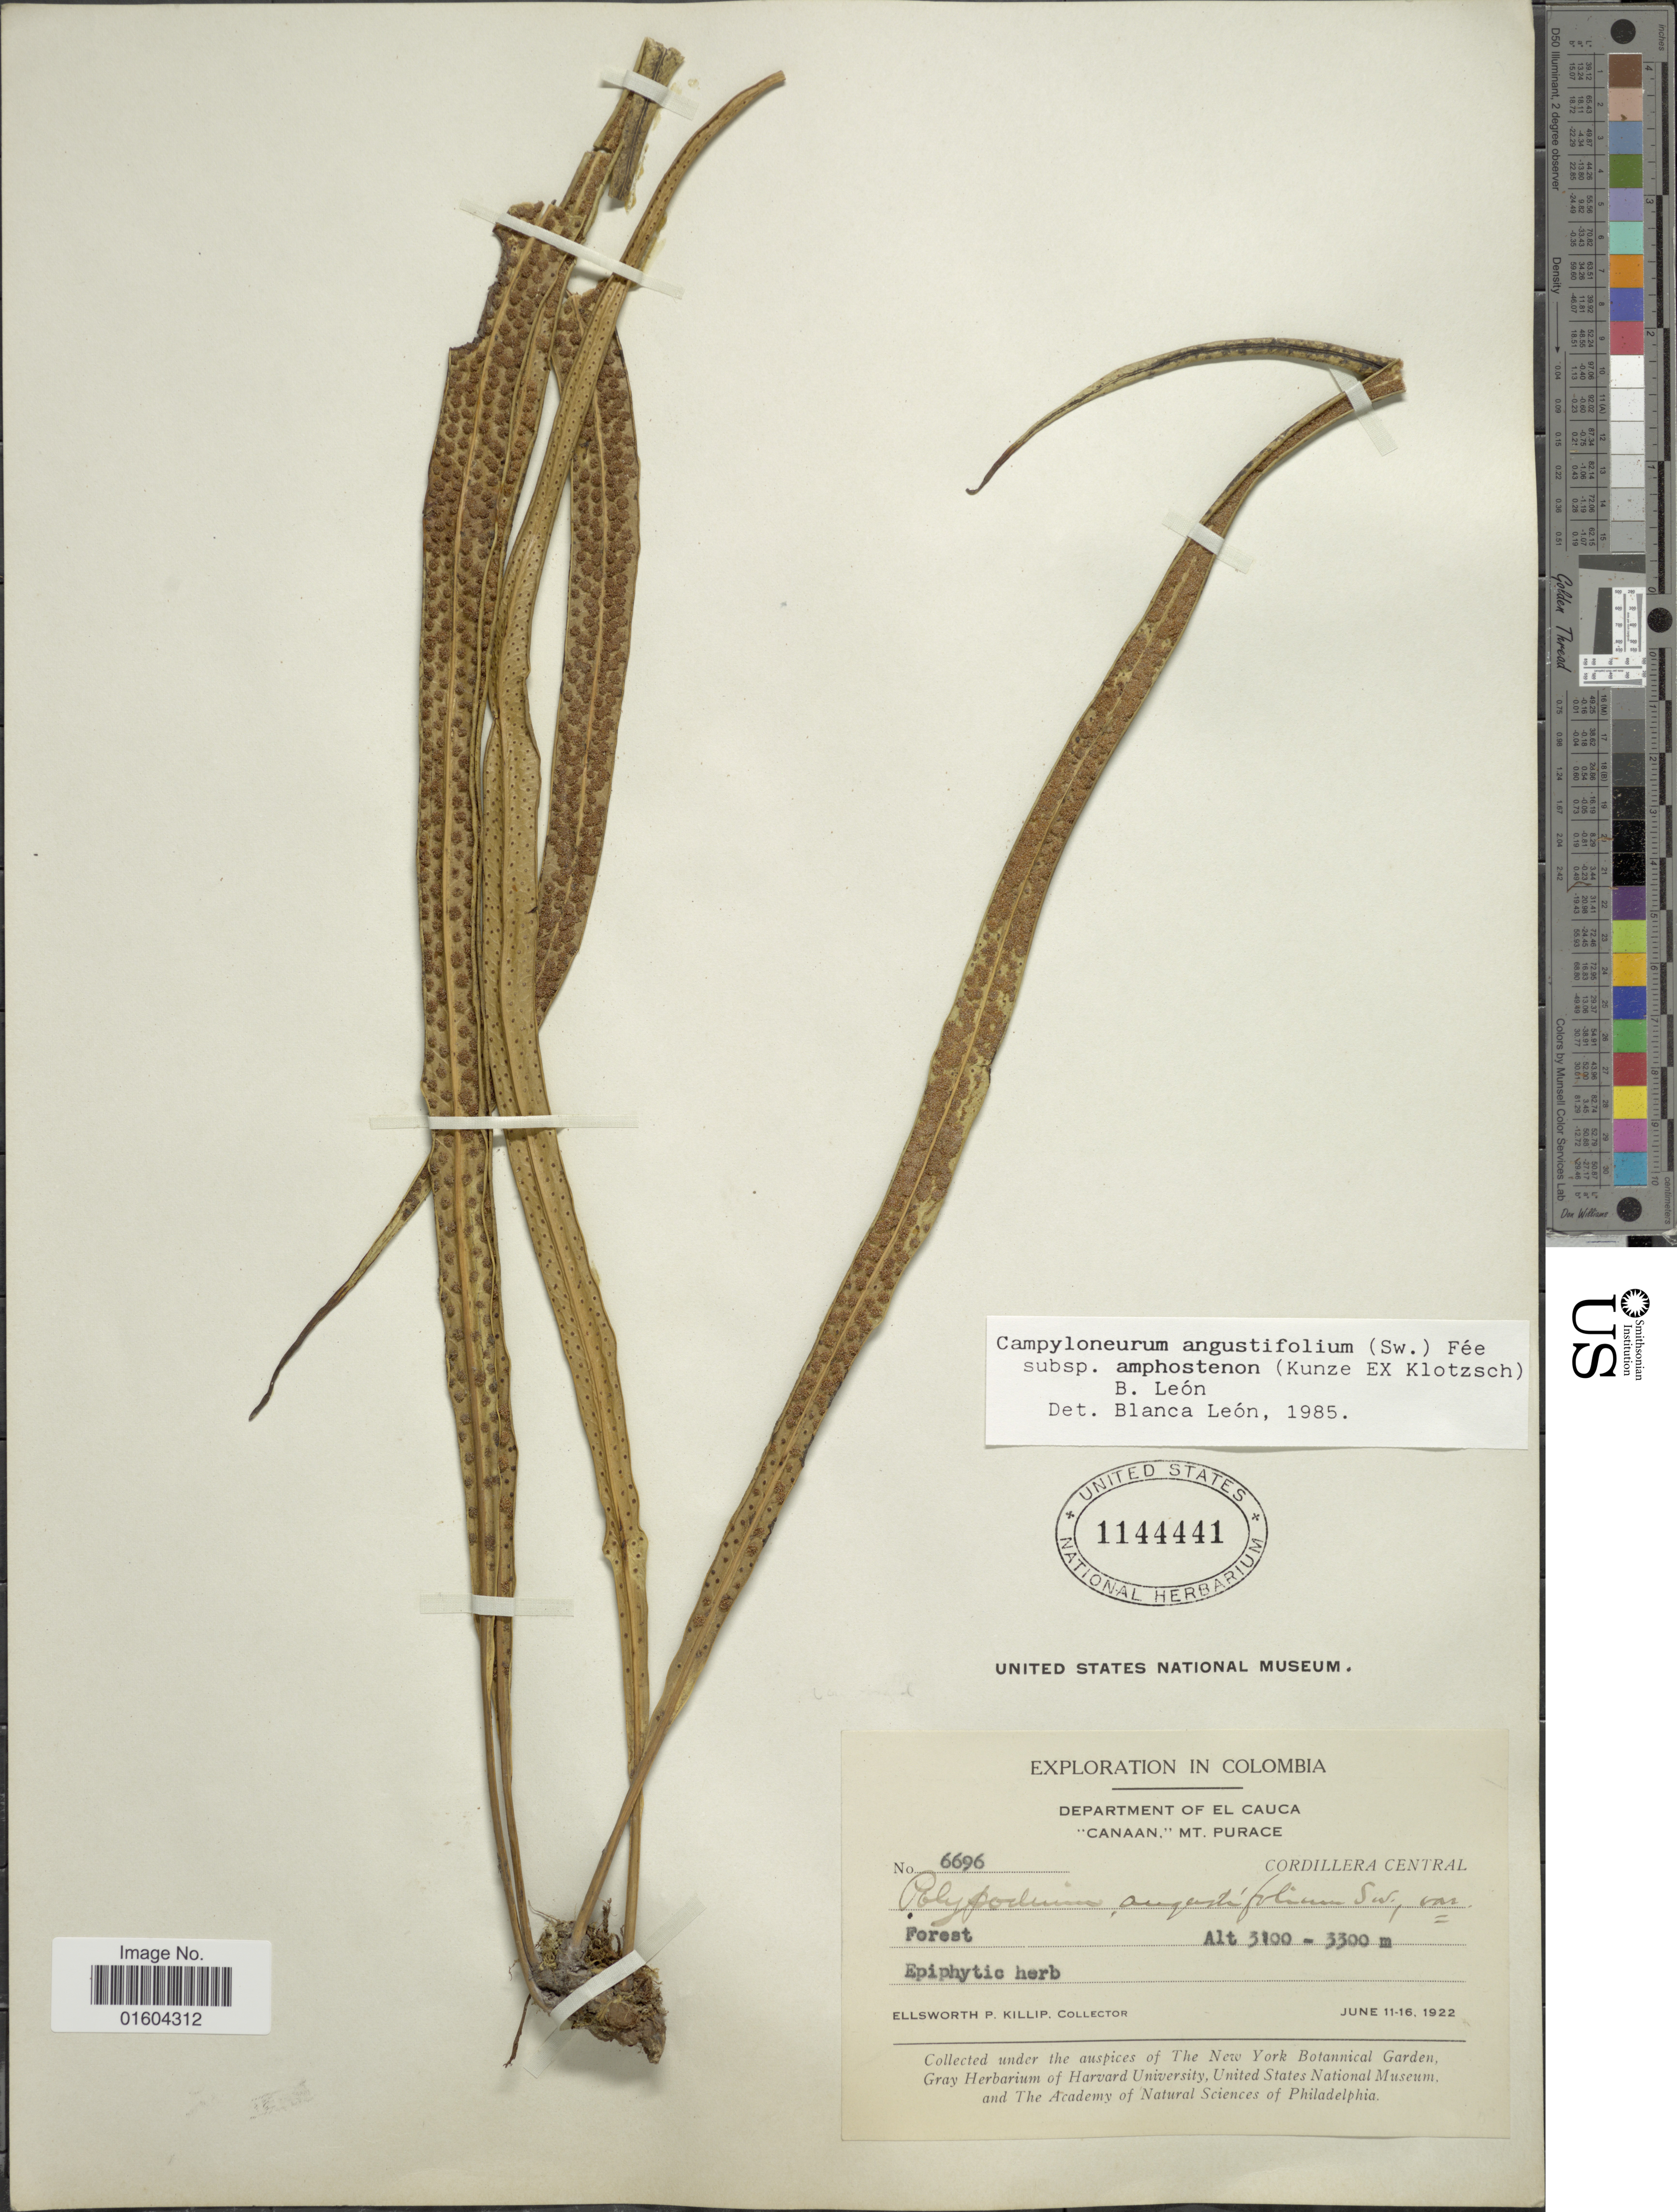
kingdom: Plantae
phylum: Tracheophyta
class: Polypodiopsida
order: Polypodiales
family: Polypodiaceae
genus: Campyloneurum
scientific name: Campyloneurum densifolium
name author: (Hieron.) Lellinger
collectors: E. P. Killip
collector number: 6696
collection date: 1922-06-11/1922-06-16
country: Colombia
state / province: Cauca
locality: Department of el Cauca. "canaan, "Mt. Purace. Cordillera Central.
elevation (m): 3100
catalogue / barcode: US 1144441